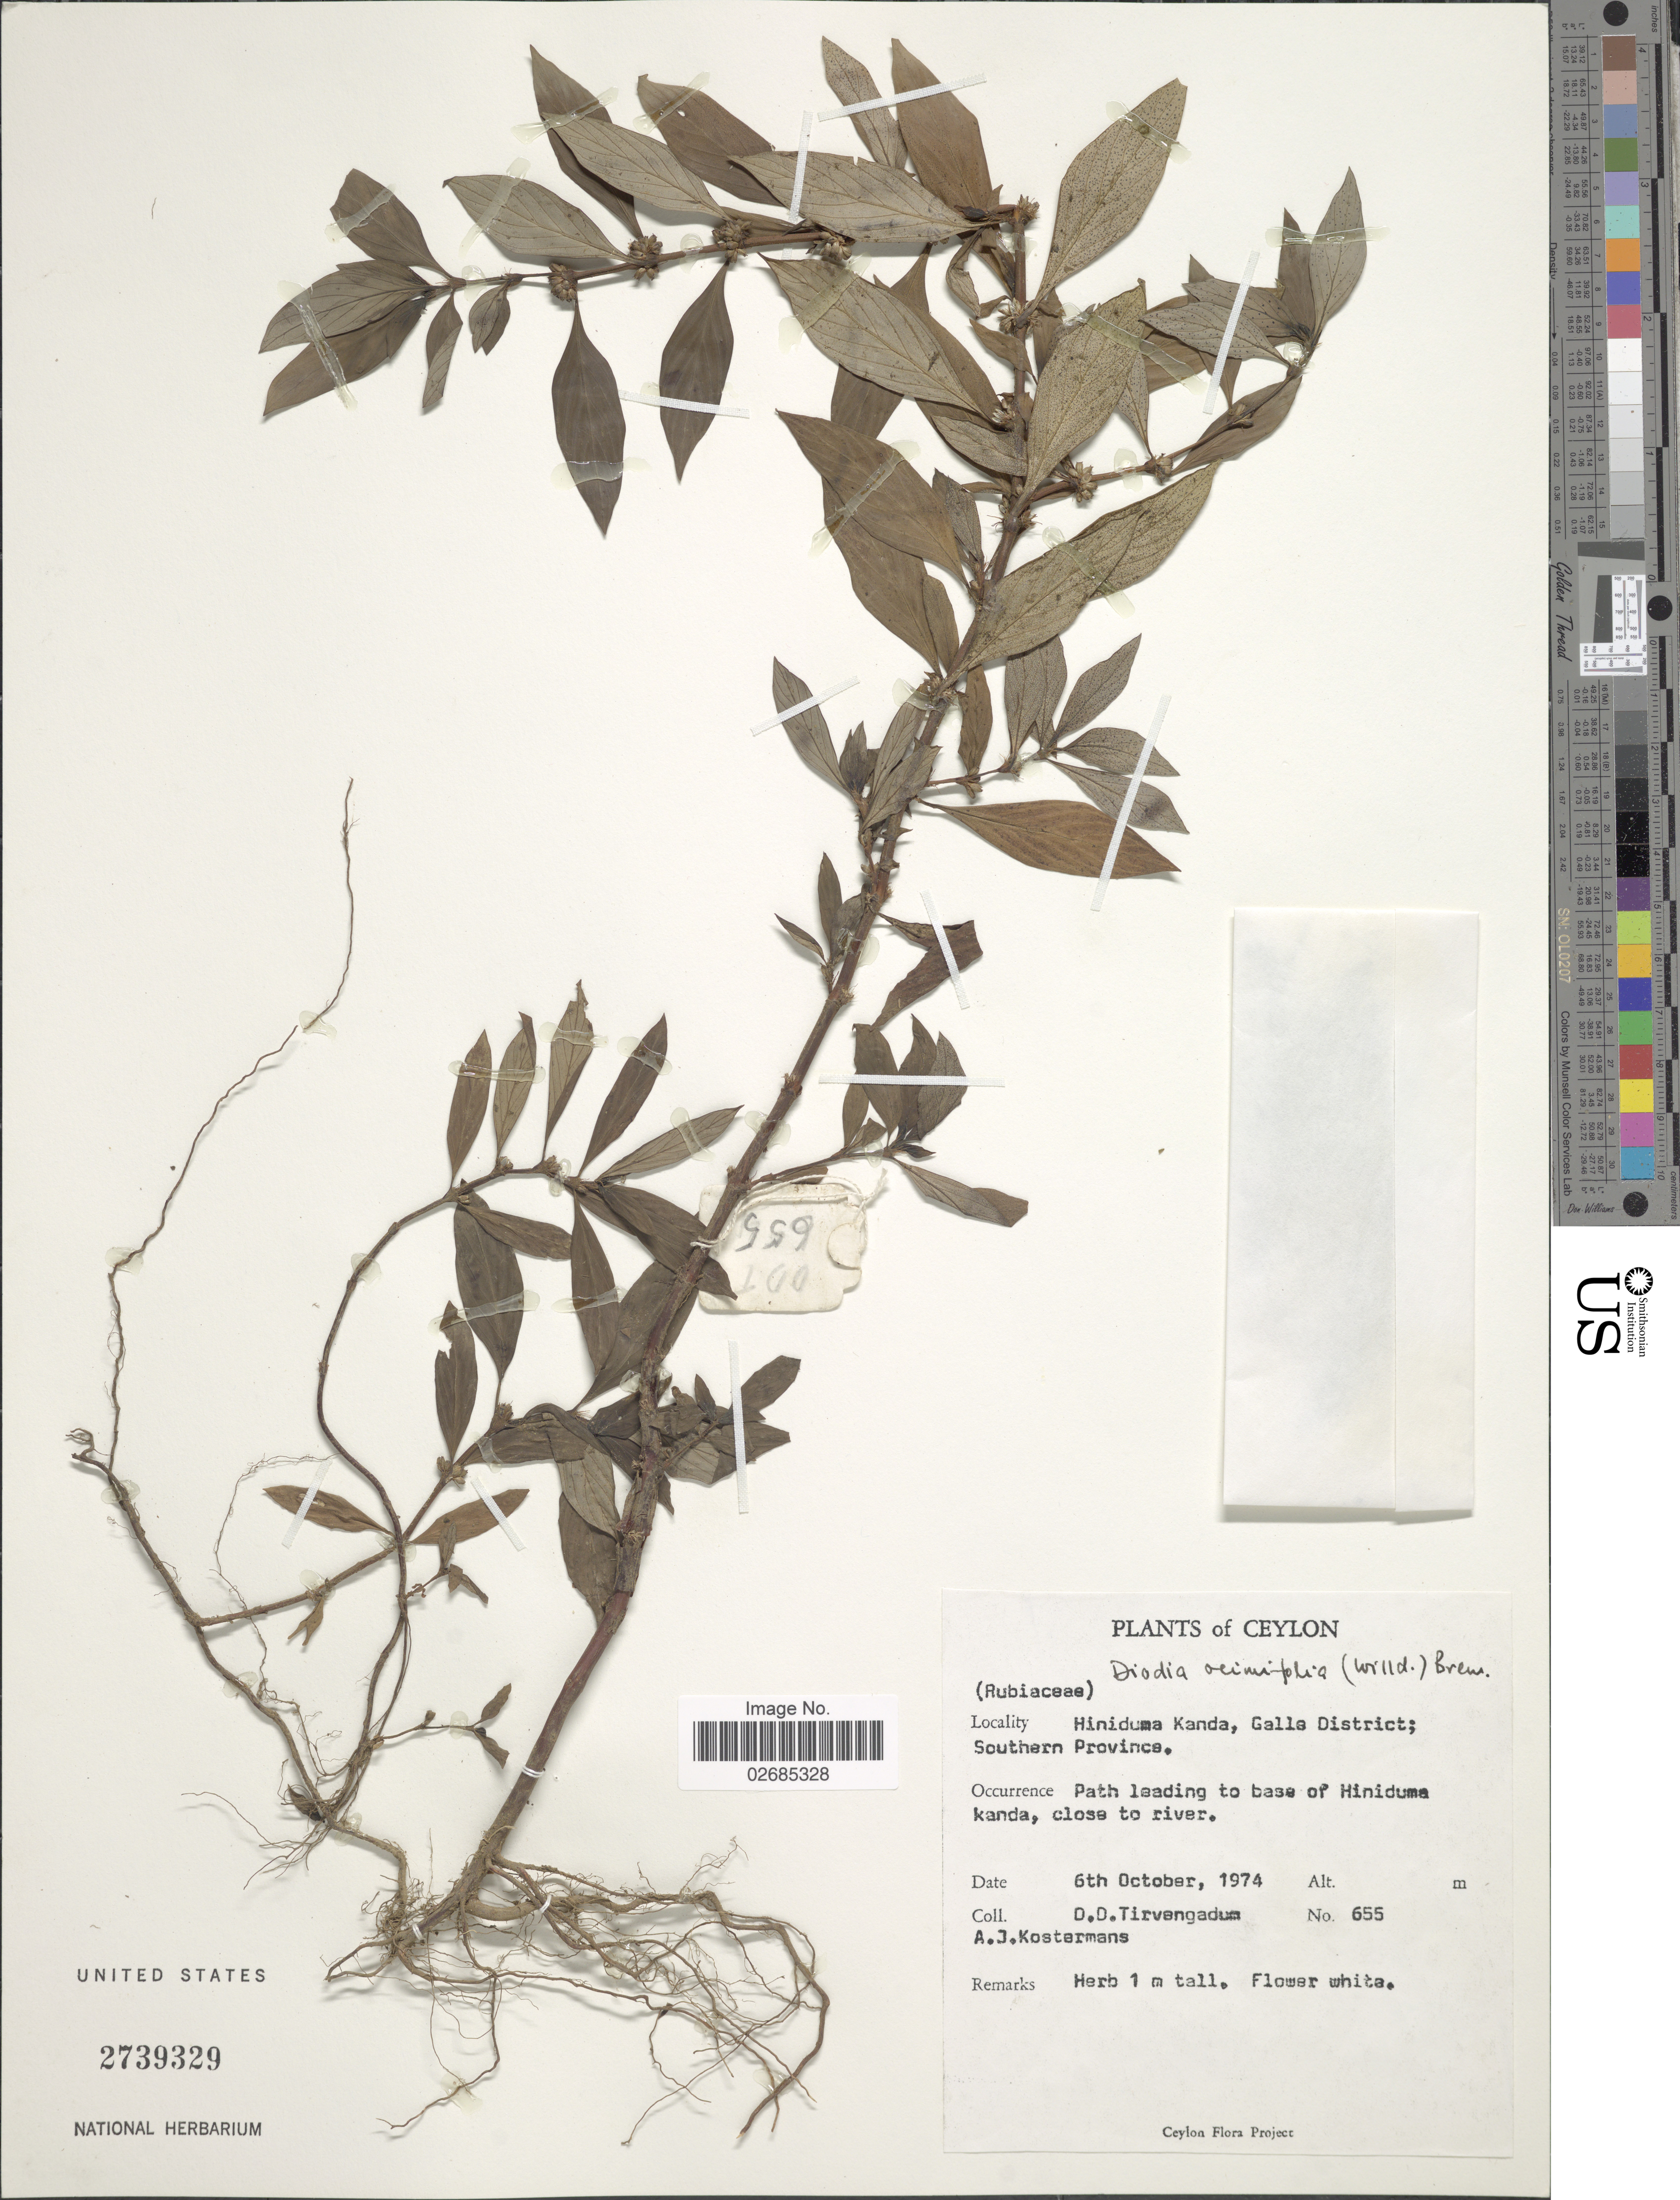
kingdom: Plantae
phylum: Tracheophyta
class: Magnoliopsida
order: Gentianales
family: Rubiaceae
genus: Diodia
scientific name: Diodia ocimifolia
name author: (Willd. ex Roem. & Schult.) Bremek.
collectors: D. Tirvengadum & A. J. G. Kostermans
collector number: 655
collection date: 1974-10-06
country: Sri Lanka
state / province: Southern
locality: Ceylon. Hiniduma Kanda, Galle District, base of Hiniduma kanda, close to river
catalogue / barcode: US 2739329